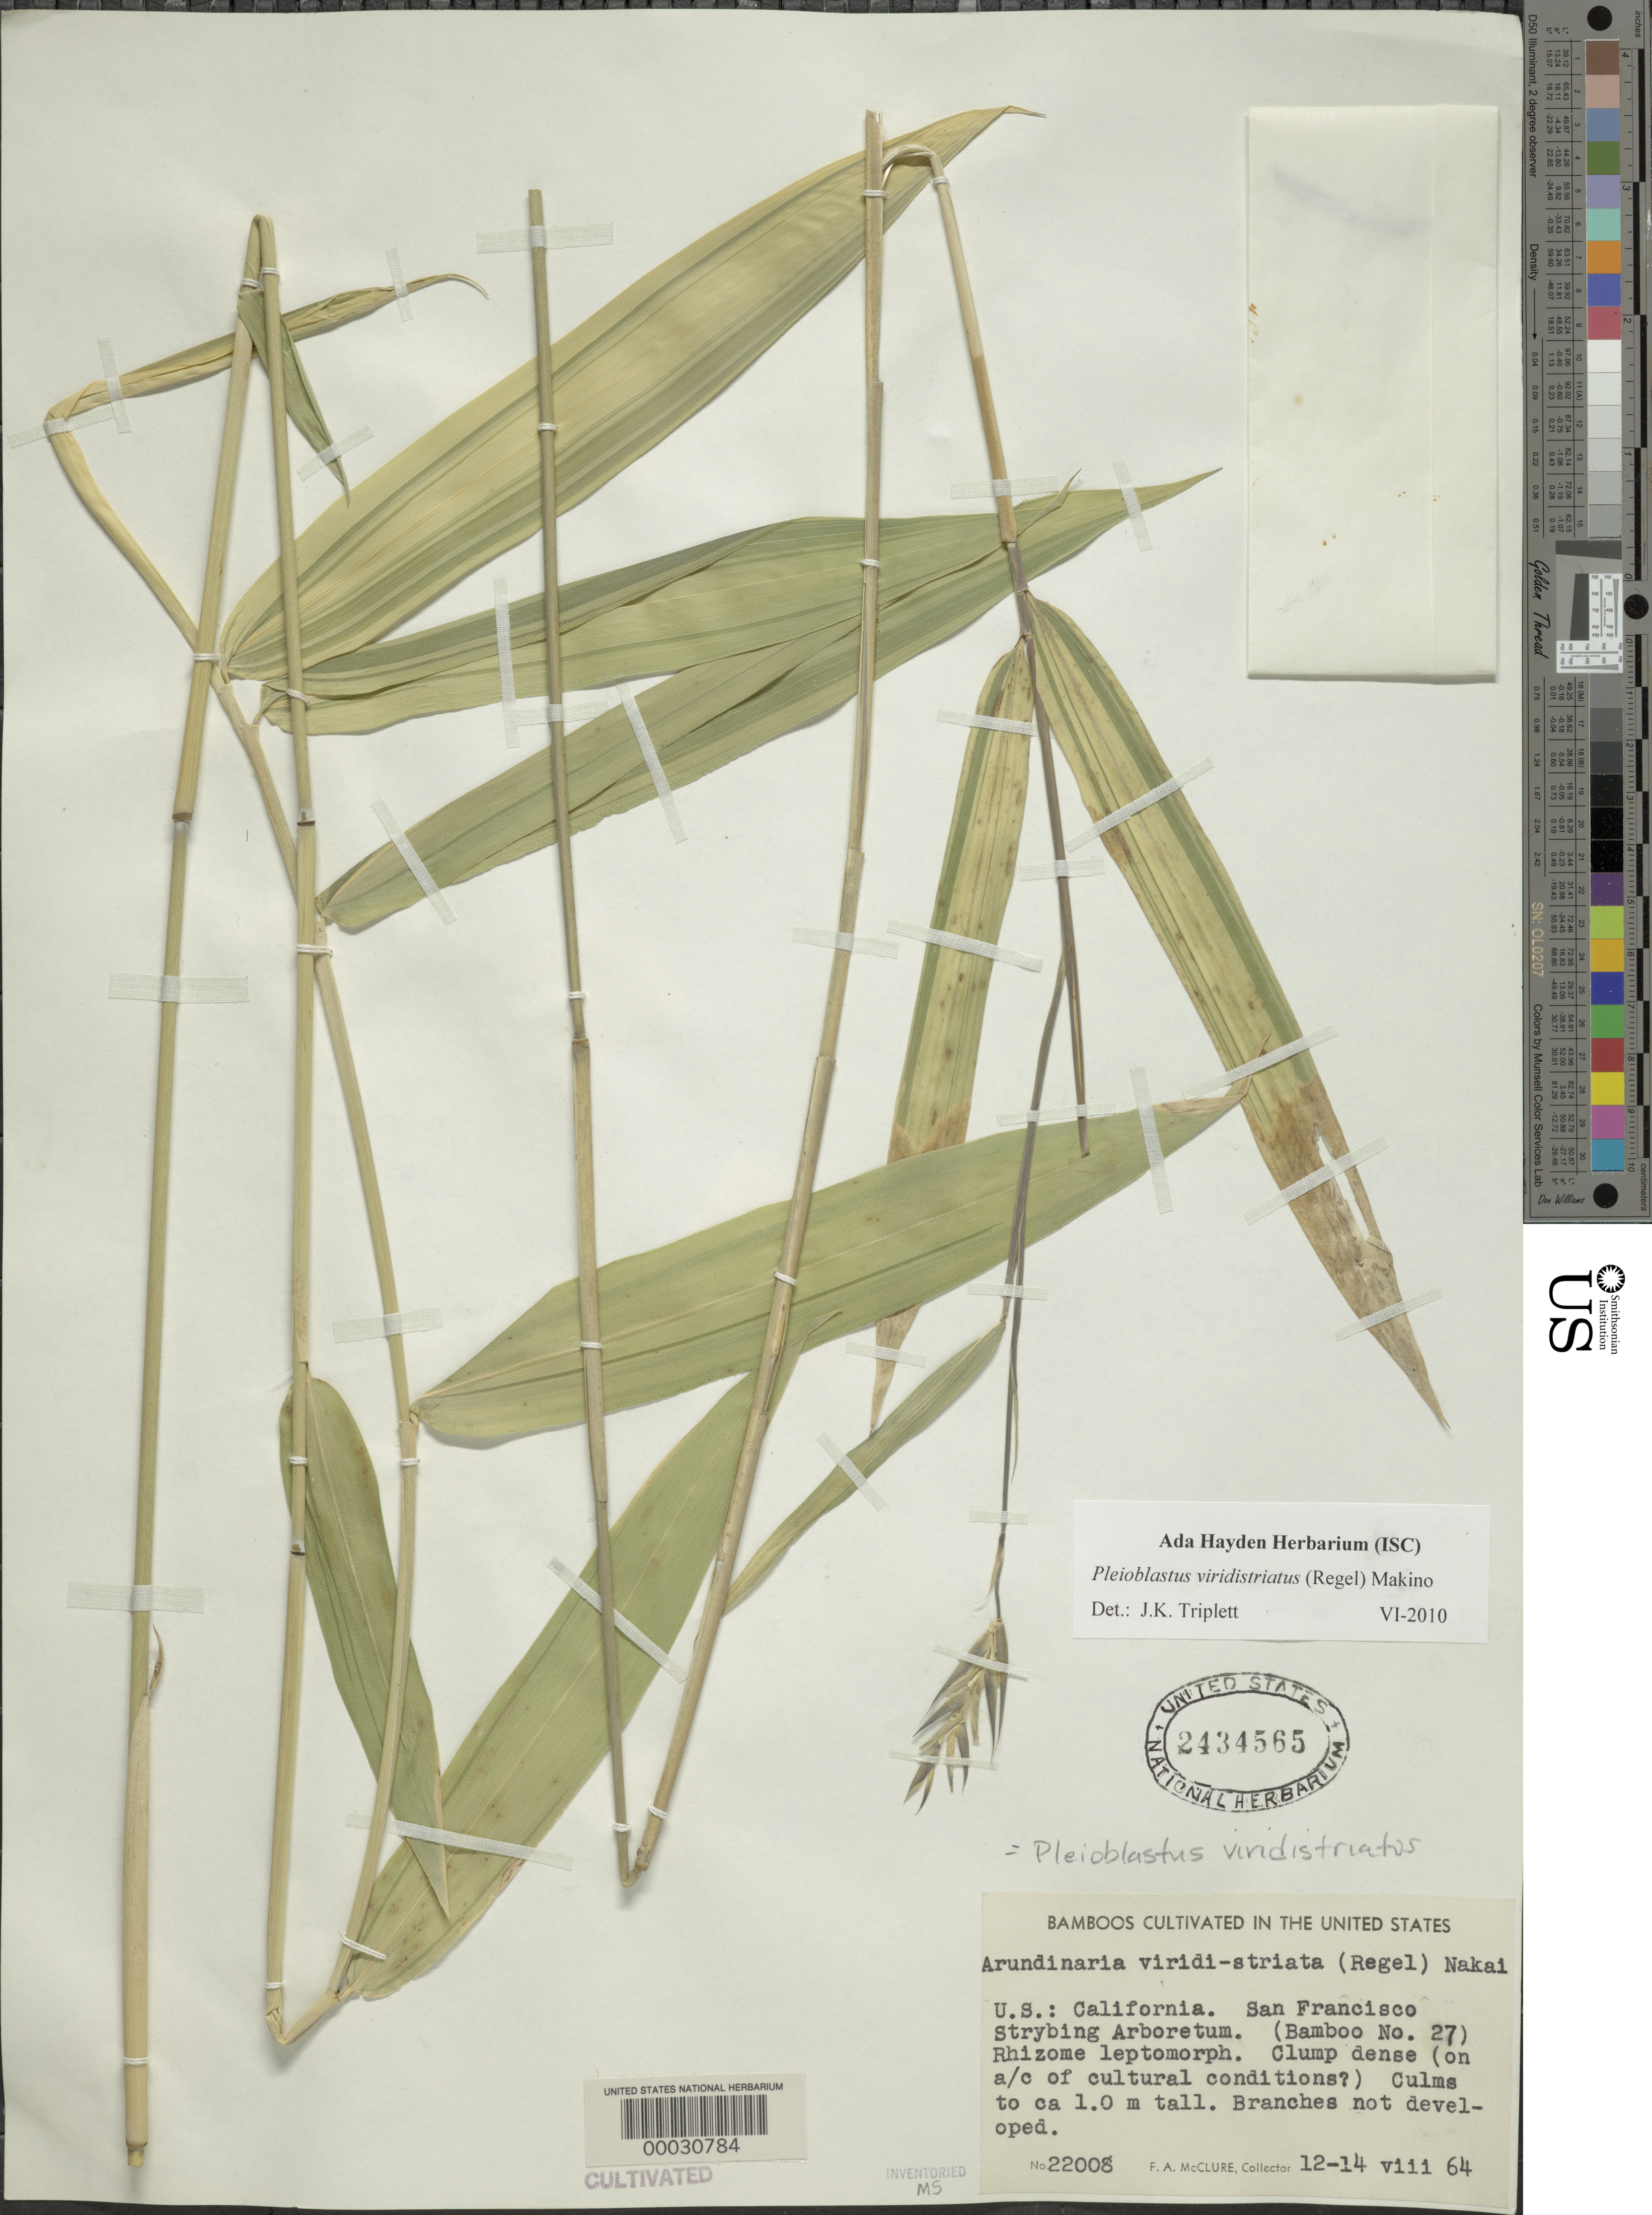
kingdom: Plantae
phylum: Tracheophyta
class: Liliopsida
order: Poales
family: Poaceae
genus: Pleioblastus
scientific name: Pleioblastus viridistriatus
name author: (Regel) Makino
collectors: F. A. McClure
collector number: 22008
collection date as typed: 12 Aug 1964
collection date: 1964-08-12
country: United States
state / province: California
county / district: San Francisco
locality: San francisco strybing arboretum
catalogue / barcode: US 2434565